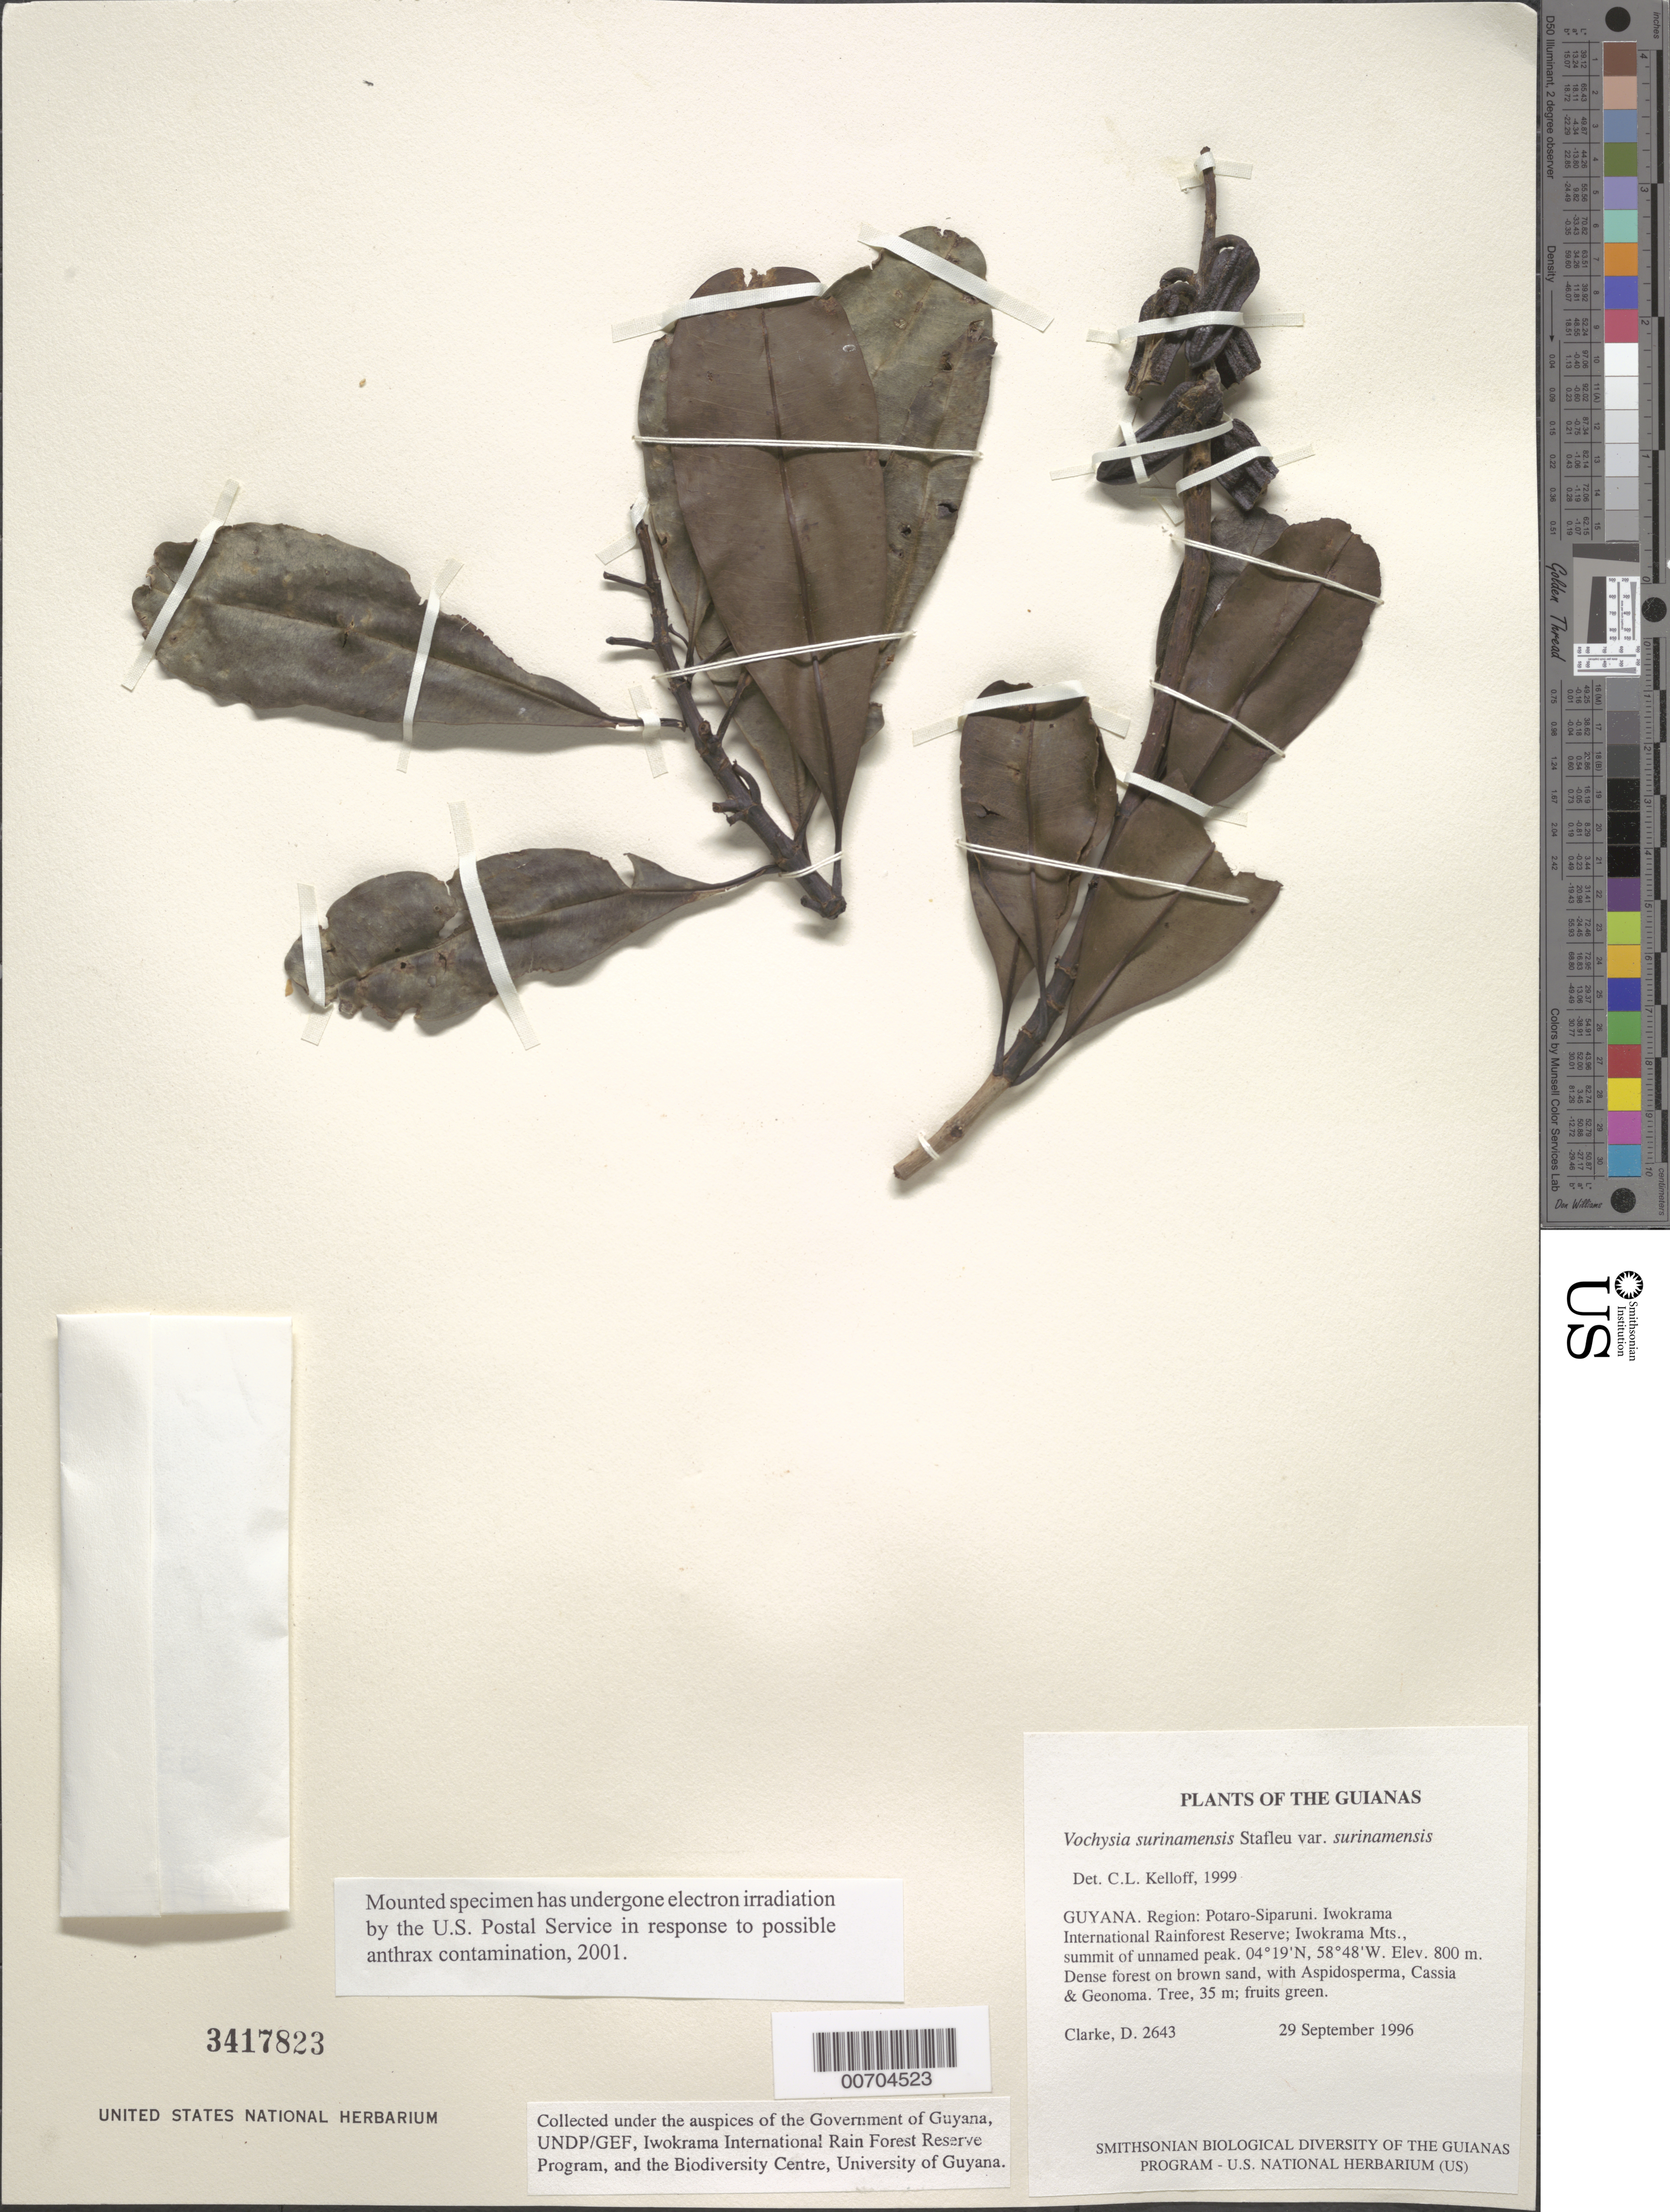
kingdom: Plantae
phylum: Tracheophyta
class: Magnoliopsida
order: Myrtales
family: Vochysiaceae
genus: Vochysia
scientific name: Vochysia surinamensis var. surinamensis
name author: Stafleu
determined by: Kelloff, Carol L., (US), Smithsonian Institution - National Museum of Natural History (UNITED STATES)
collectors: H. D. Clarke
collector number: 2643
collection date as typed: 29 September 1996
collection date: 1996-09-29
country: Guyana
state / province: Potaro-Siparuni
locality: Iwokrama International Rainforest Reserve; Iwokrama Mts., summit of unnamed peak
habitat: Dense forest on brown sand, with Aspidosperma, Cassia & Geonoma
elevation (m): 800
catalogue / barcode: US 3417823